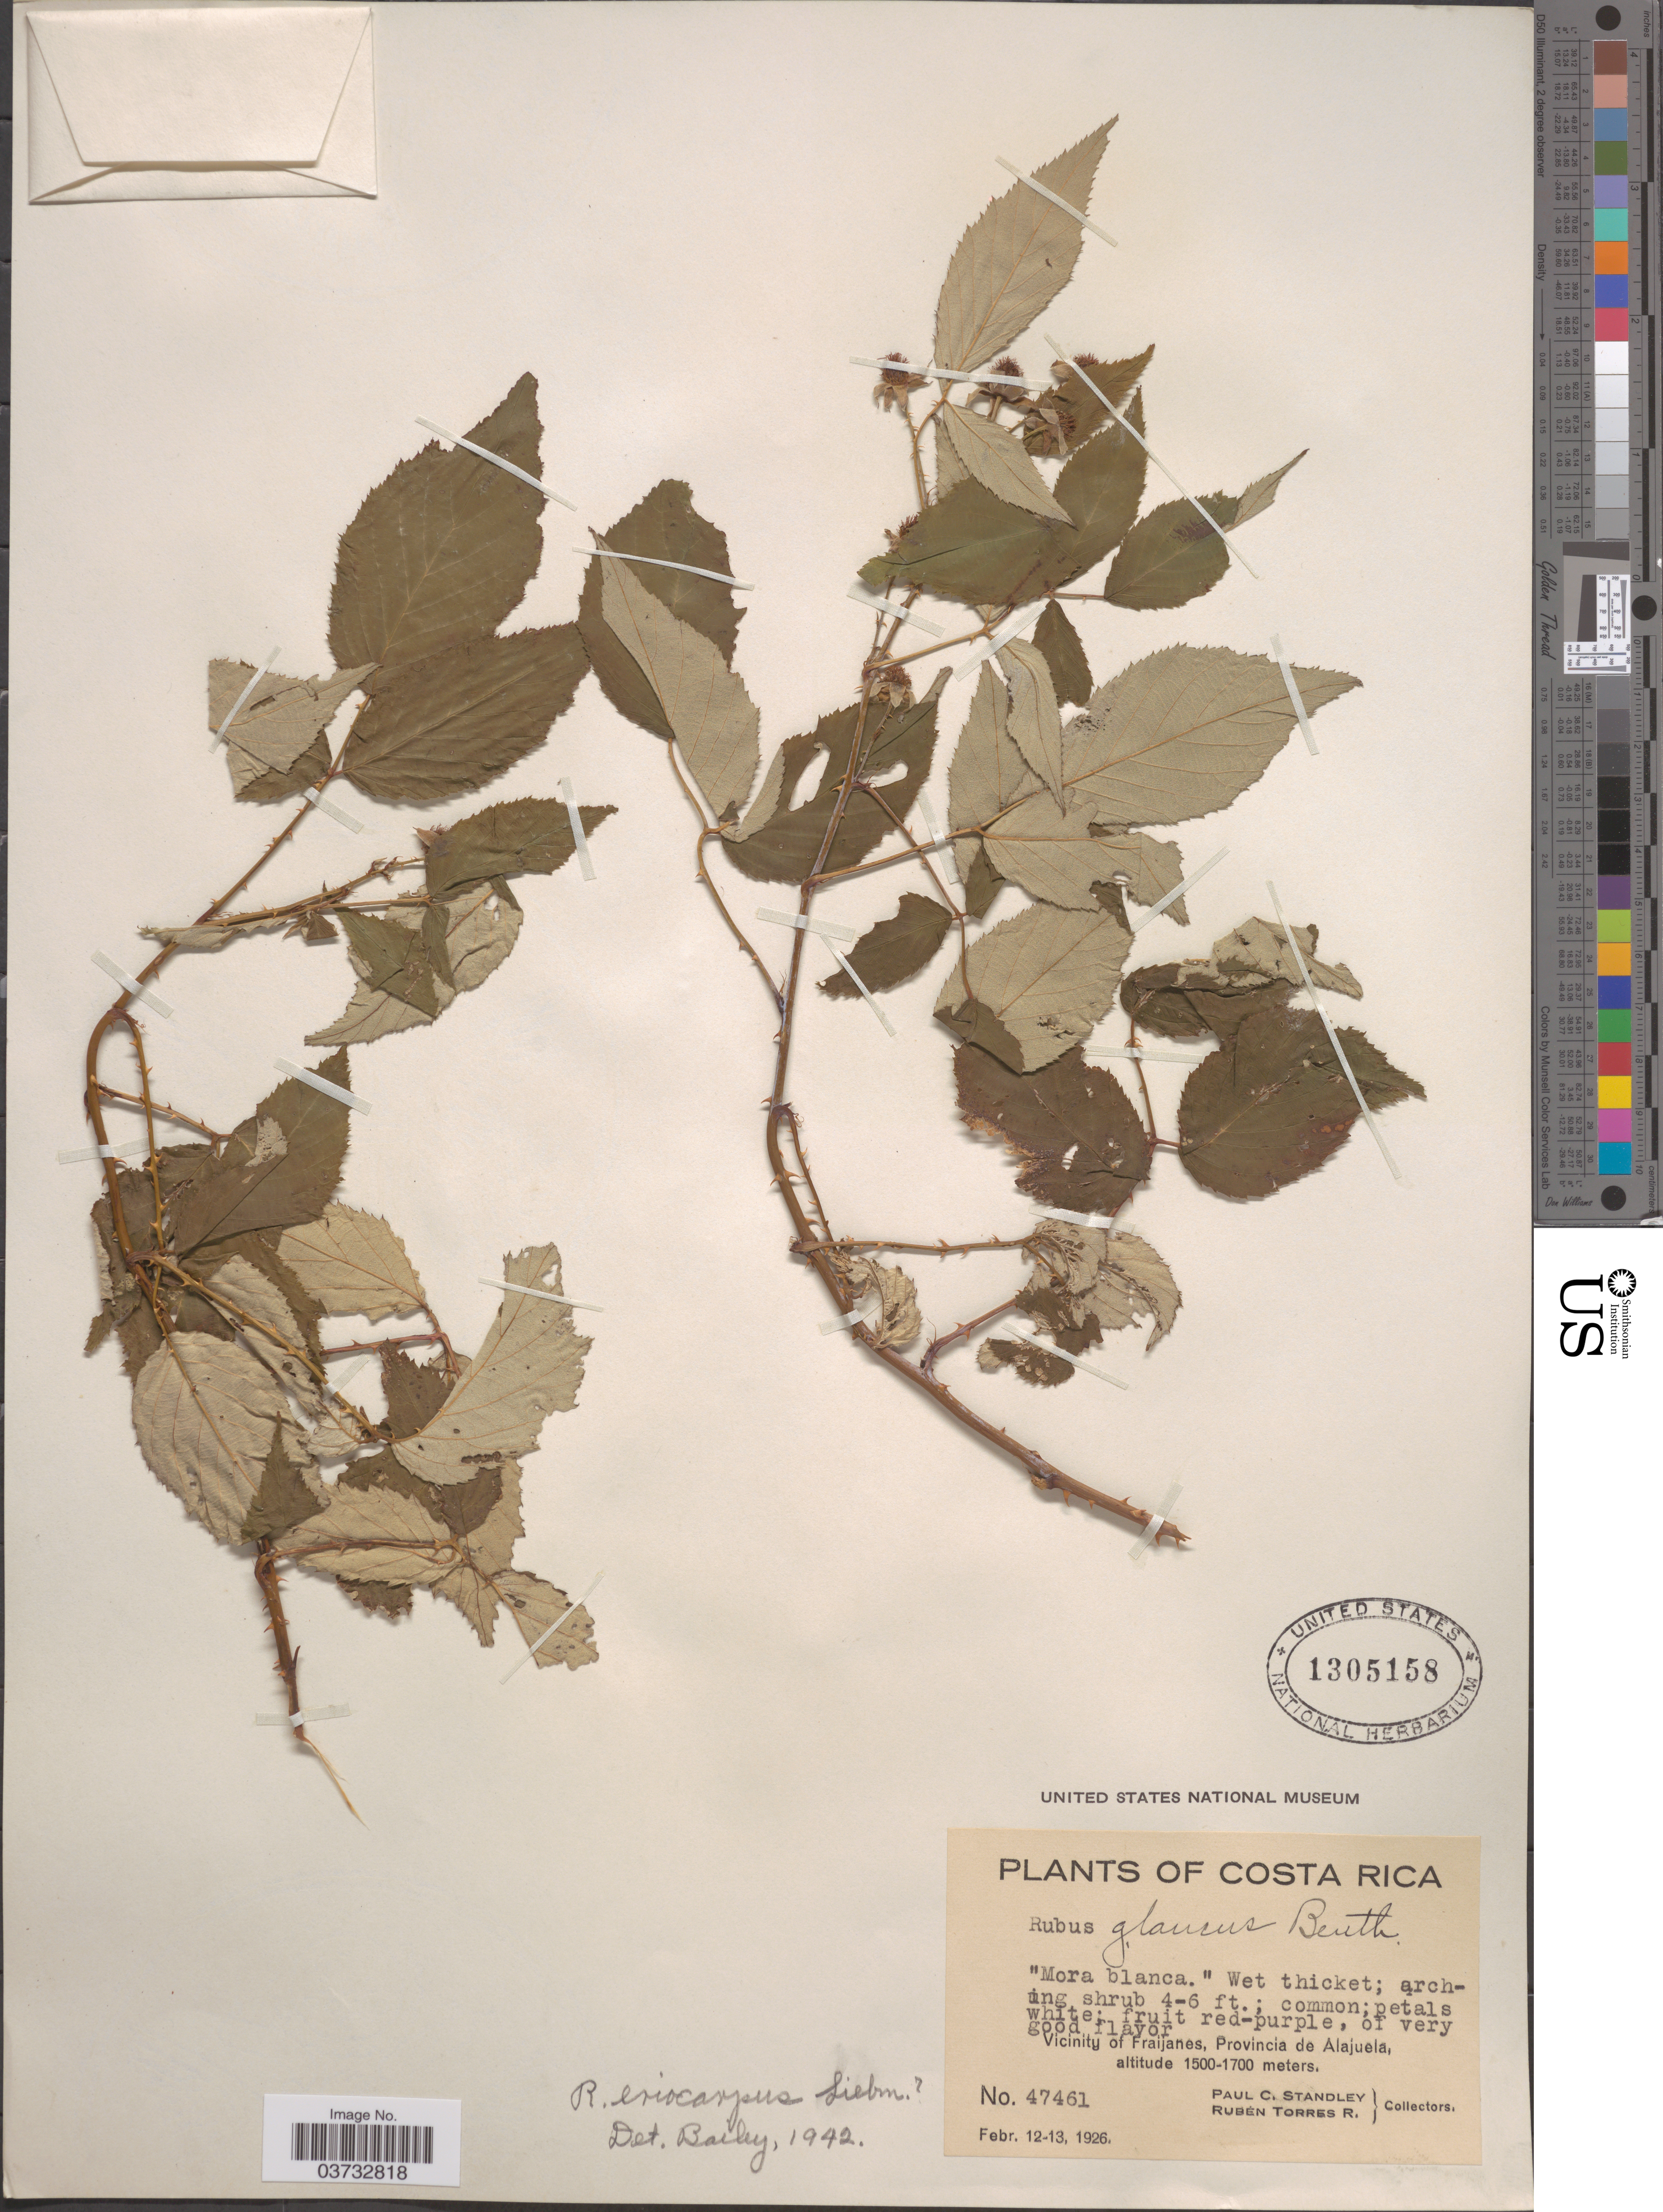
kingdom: Plantae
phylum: Tracheophyta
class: Magnoliopsida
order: Rosales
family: Rosaceae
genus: Rubus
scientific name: Rubus eriocarpus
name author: Liebm.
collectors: P. C. Standley & R. Torres Rojas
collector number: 47461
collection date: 1926-01-12/1926-02-13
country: Costa Rica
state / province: Alajuela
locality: Vicinity of Fraijanes.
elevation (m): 1500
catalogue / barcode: US 1305158